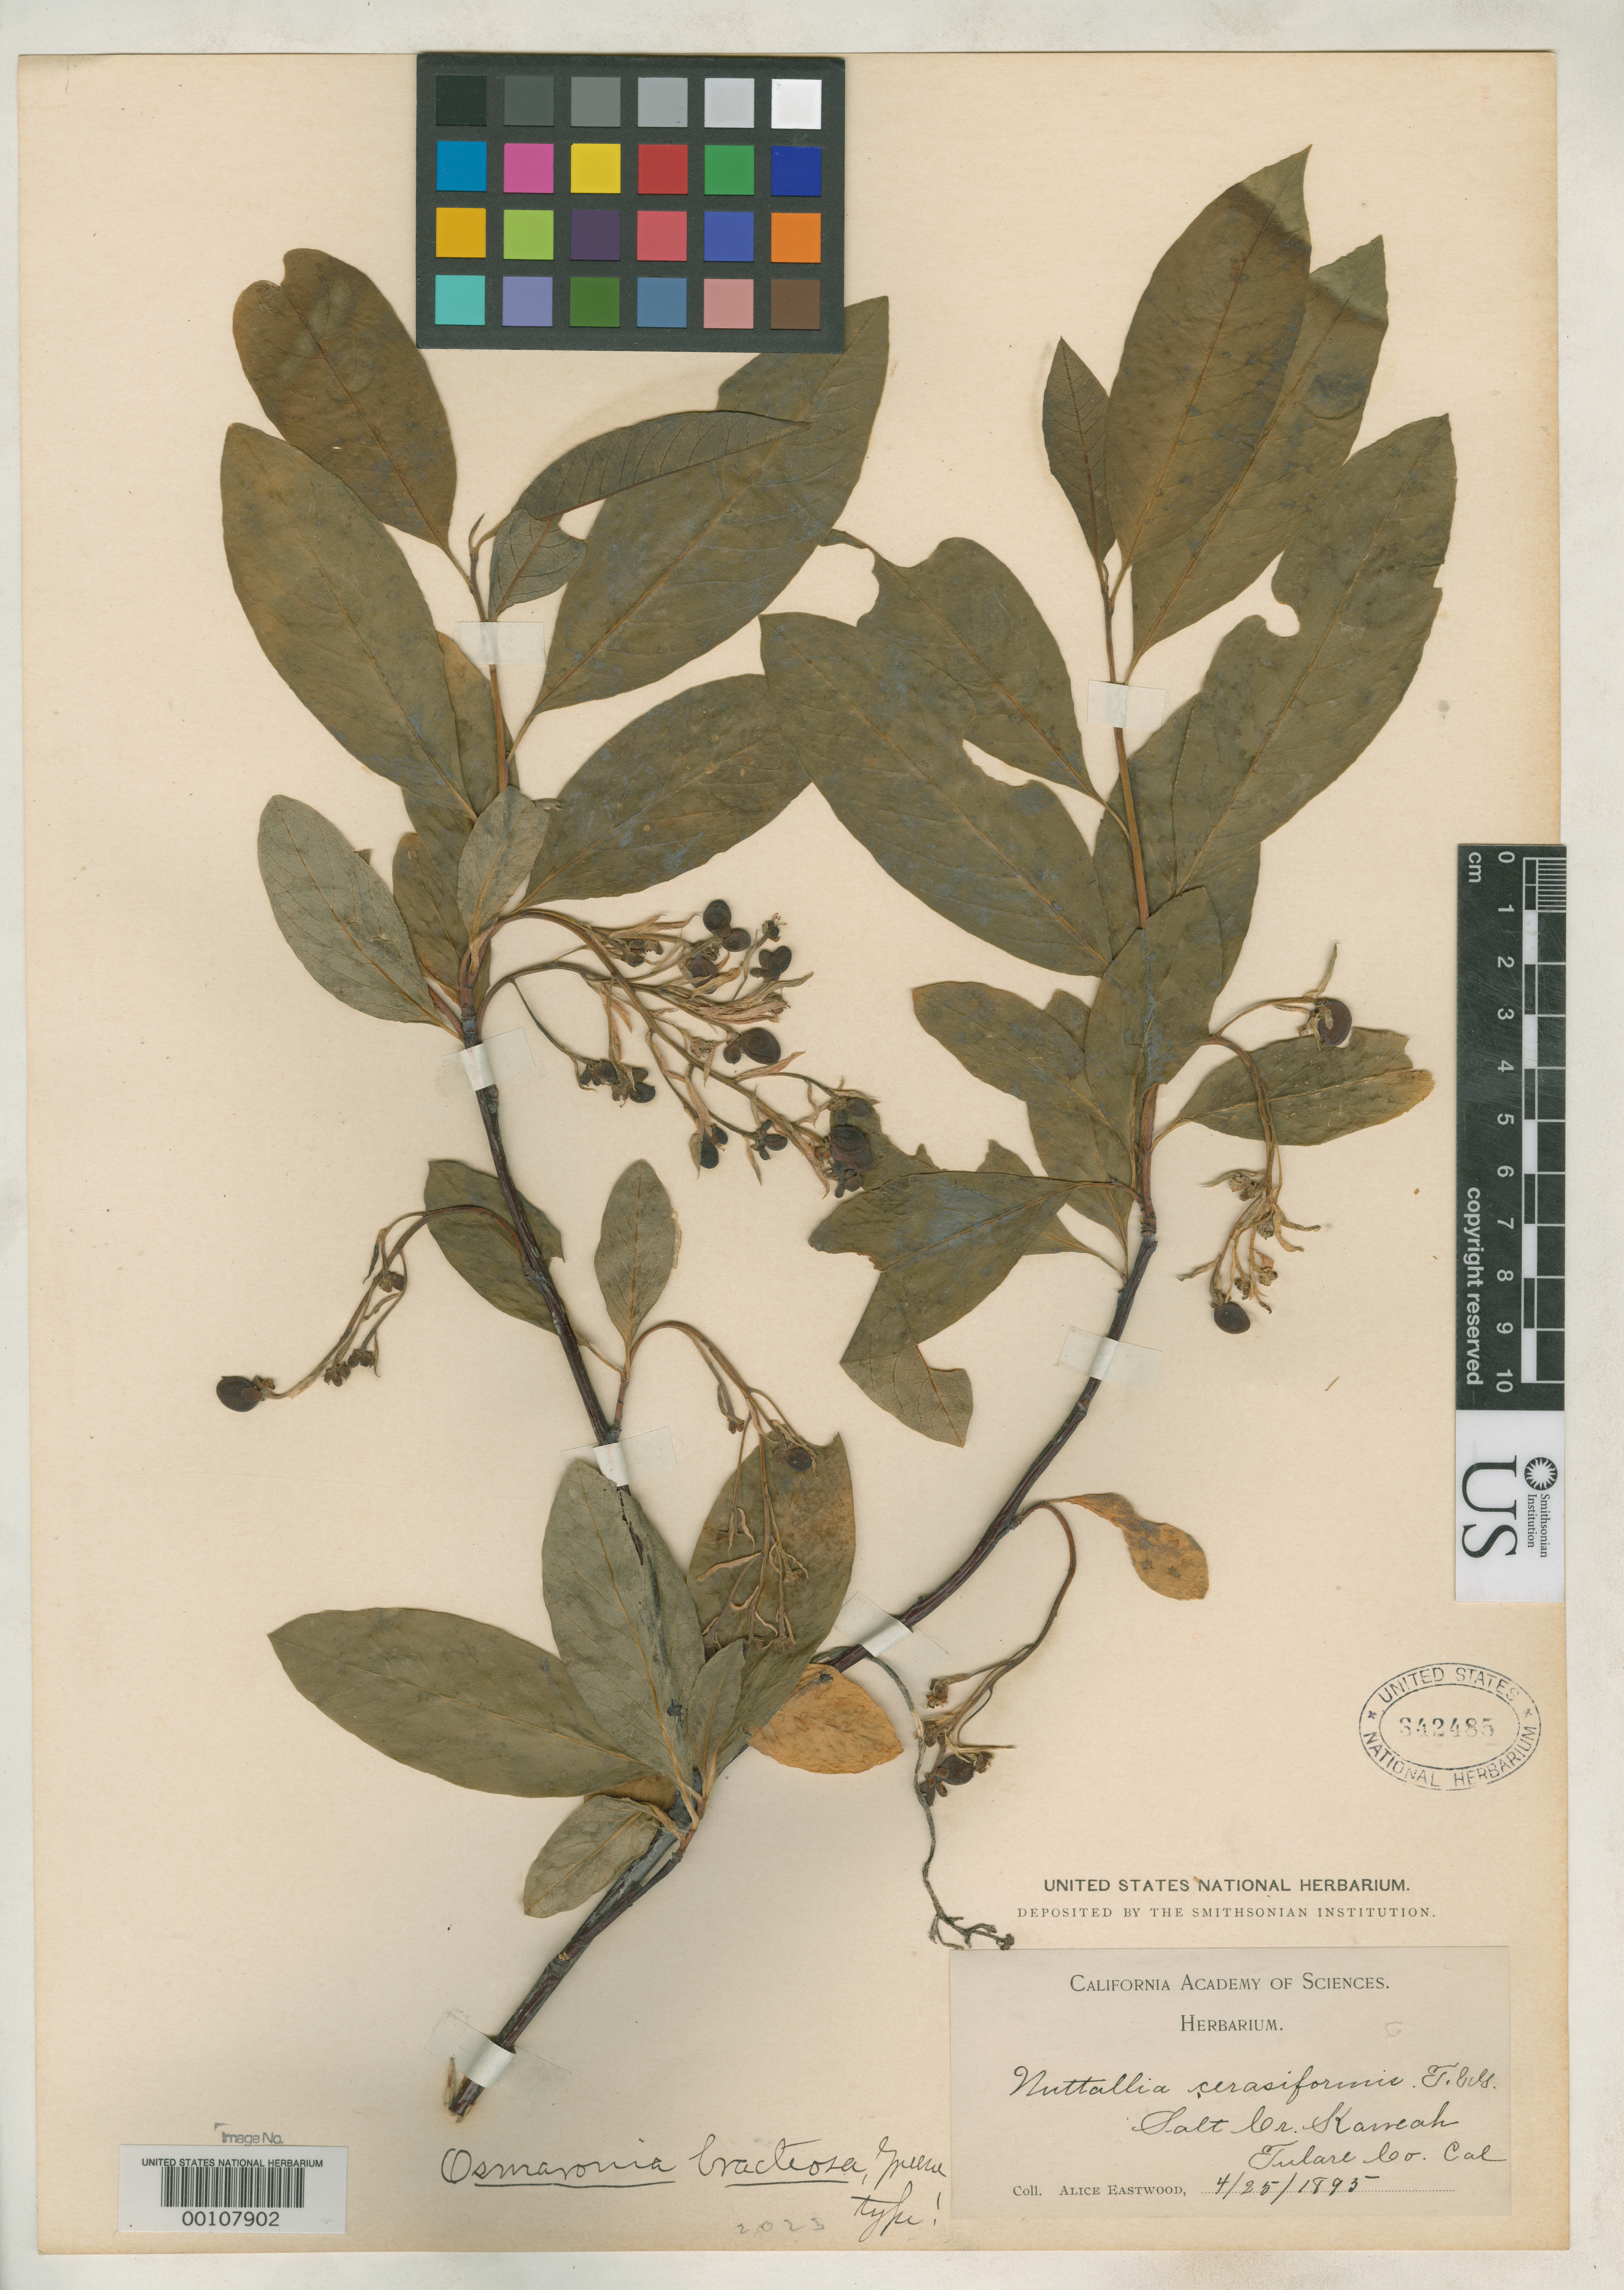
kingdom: Plantae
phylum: Tracheophyta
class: Magnoliopsida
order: Rosales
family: Rosaceae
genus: Osmaronia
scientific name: Osmaronia bracteosa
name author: Greene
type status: Holotype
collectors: A. Eastwood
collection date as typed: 25 Apr 1895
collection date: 1895-04-25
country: United States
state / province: California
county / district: Tulare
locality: Salt Creek, Kaweah.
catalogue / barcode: US 342485